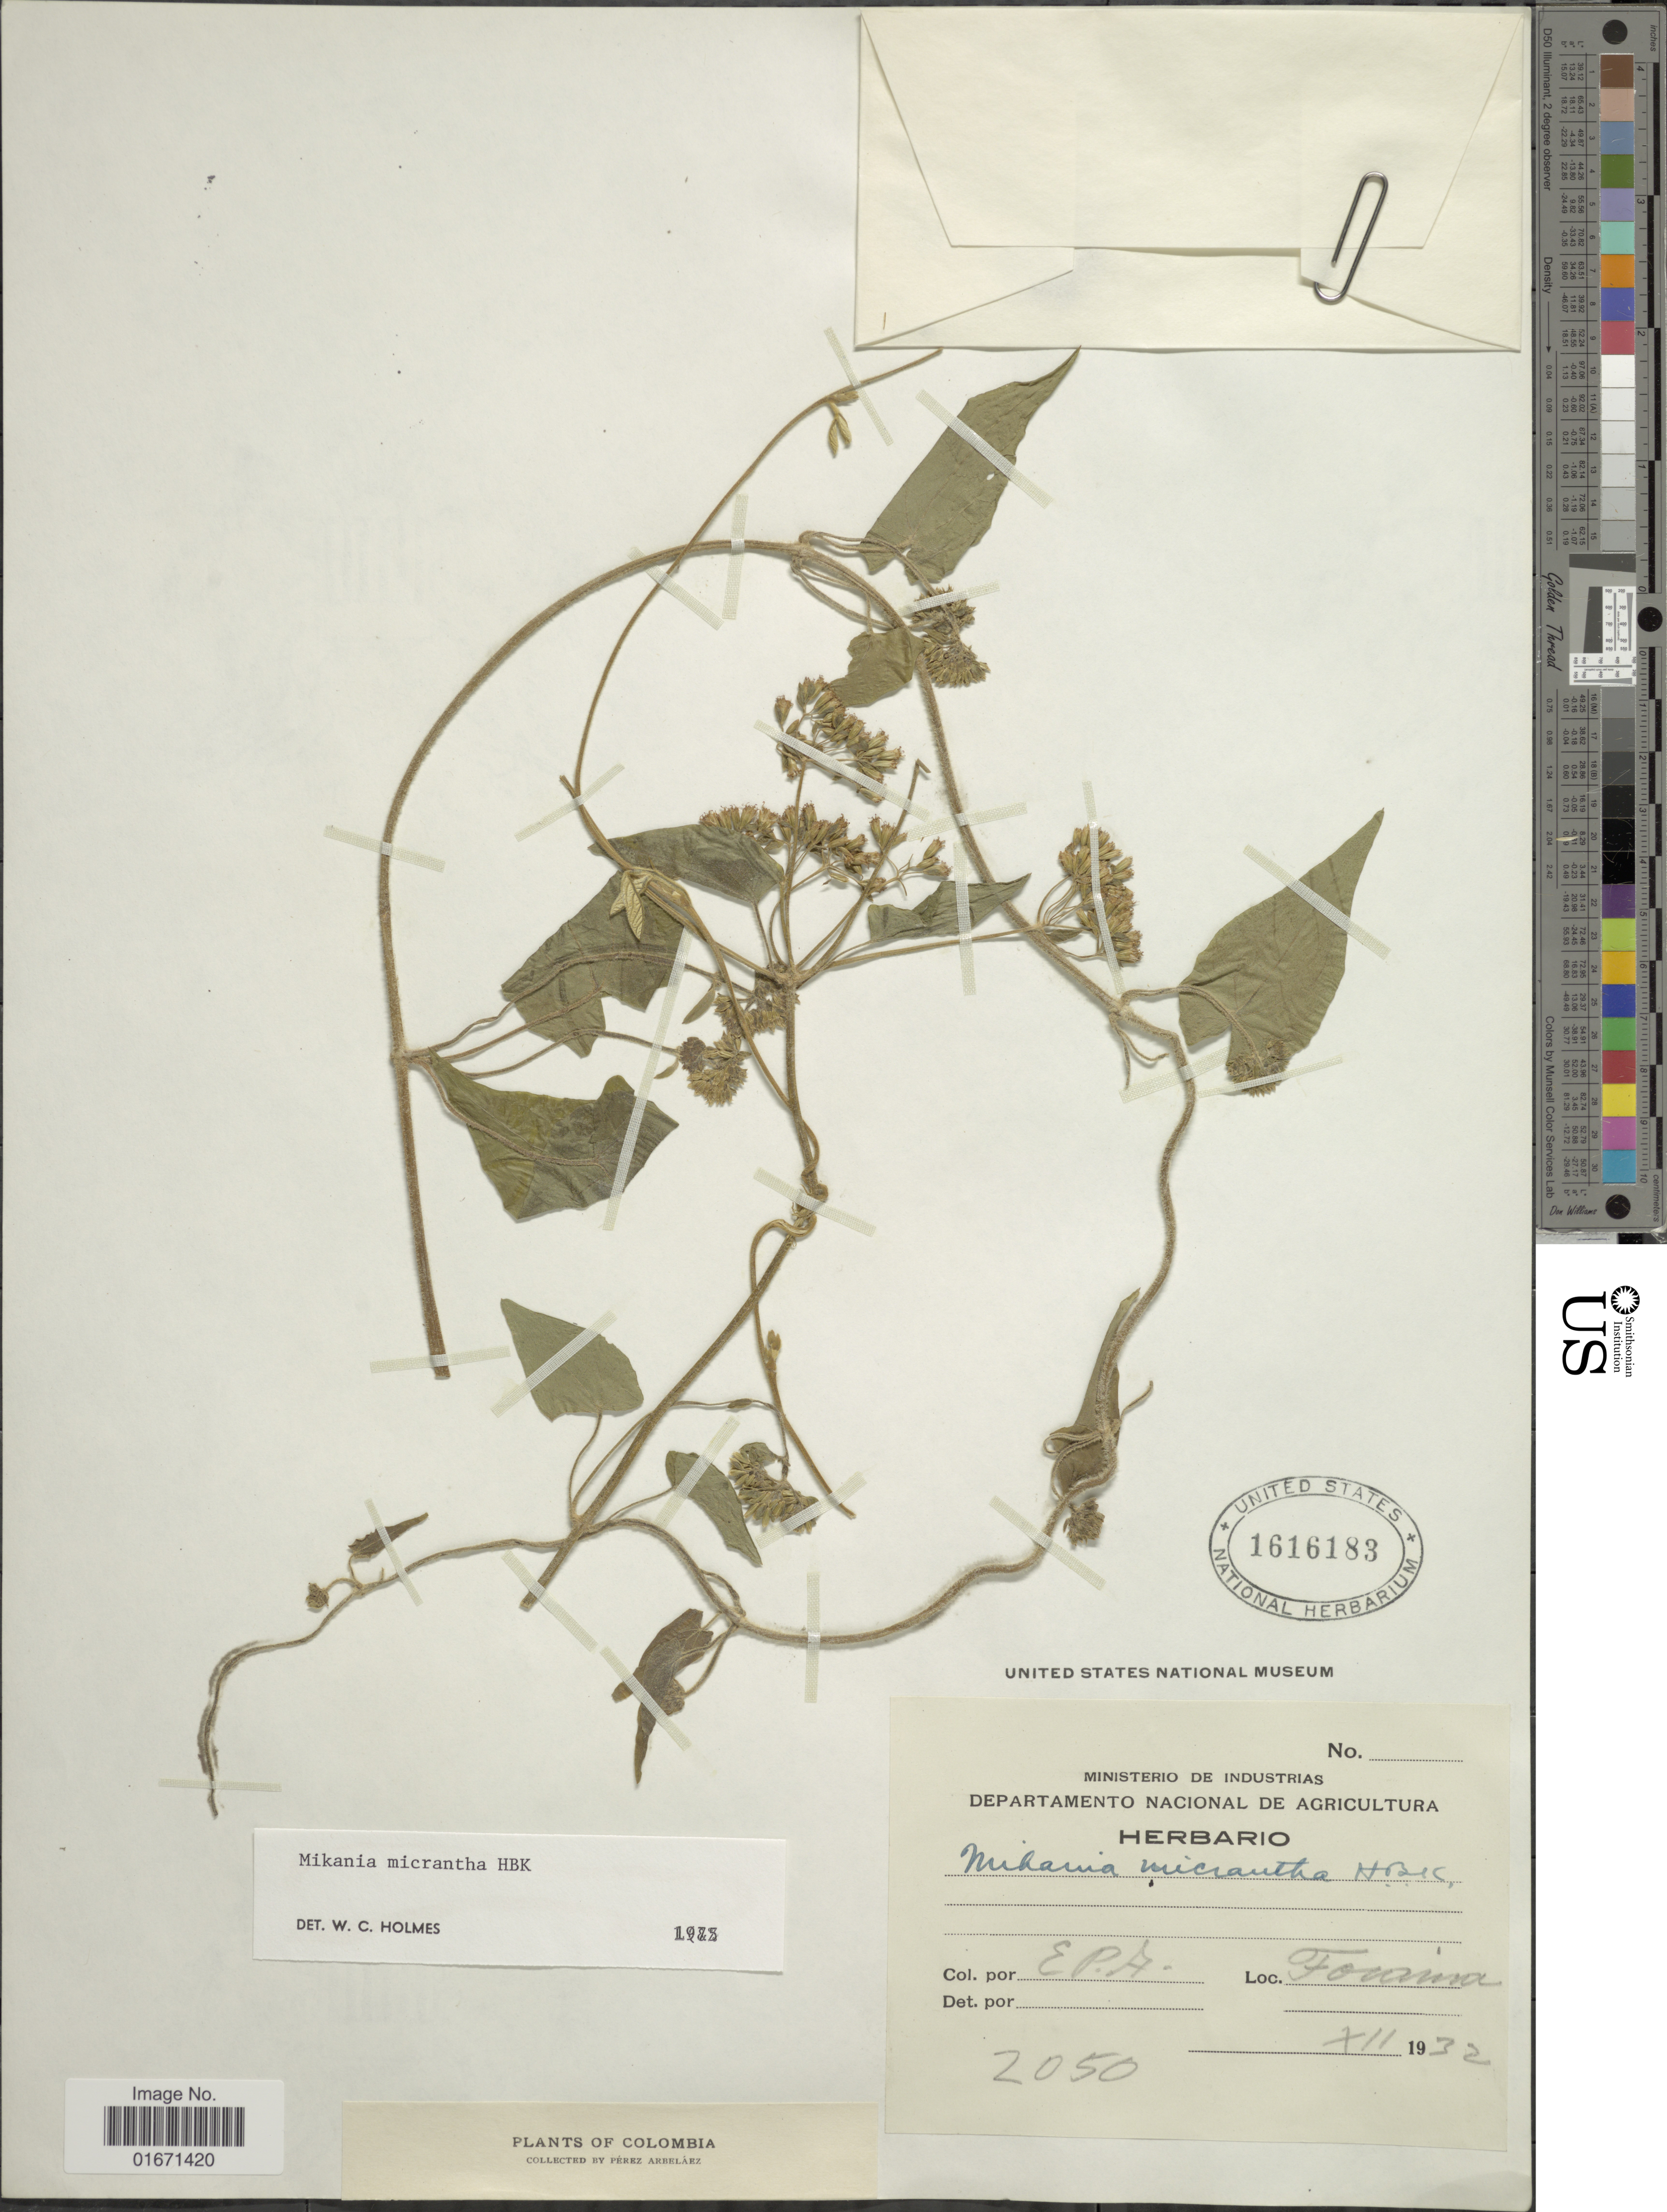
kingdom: Plantae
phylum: Tracheophyta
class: Magnoliopsida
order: Asterales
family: Asteraceae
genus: Mikania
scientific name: Mikania micrantha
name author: Kunth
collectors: E. Pérez Arbeláez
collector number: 2050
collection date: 1932-12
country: Colombia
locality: Tocaima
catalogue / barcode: US 1616183